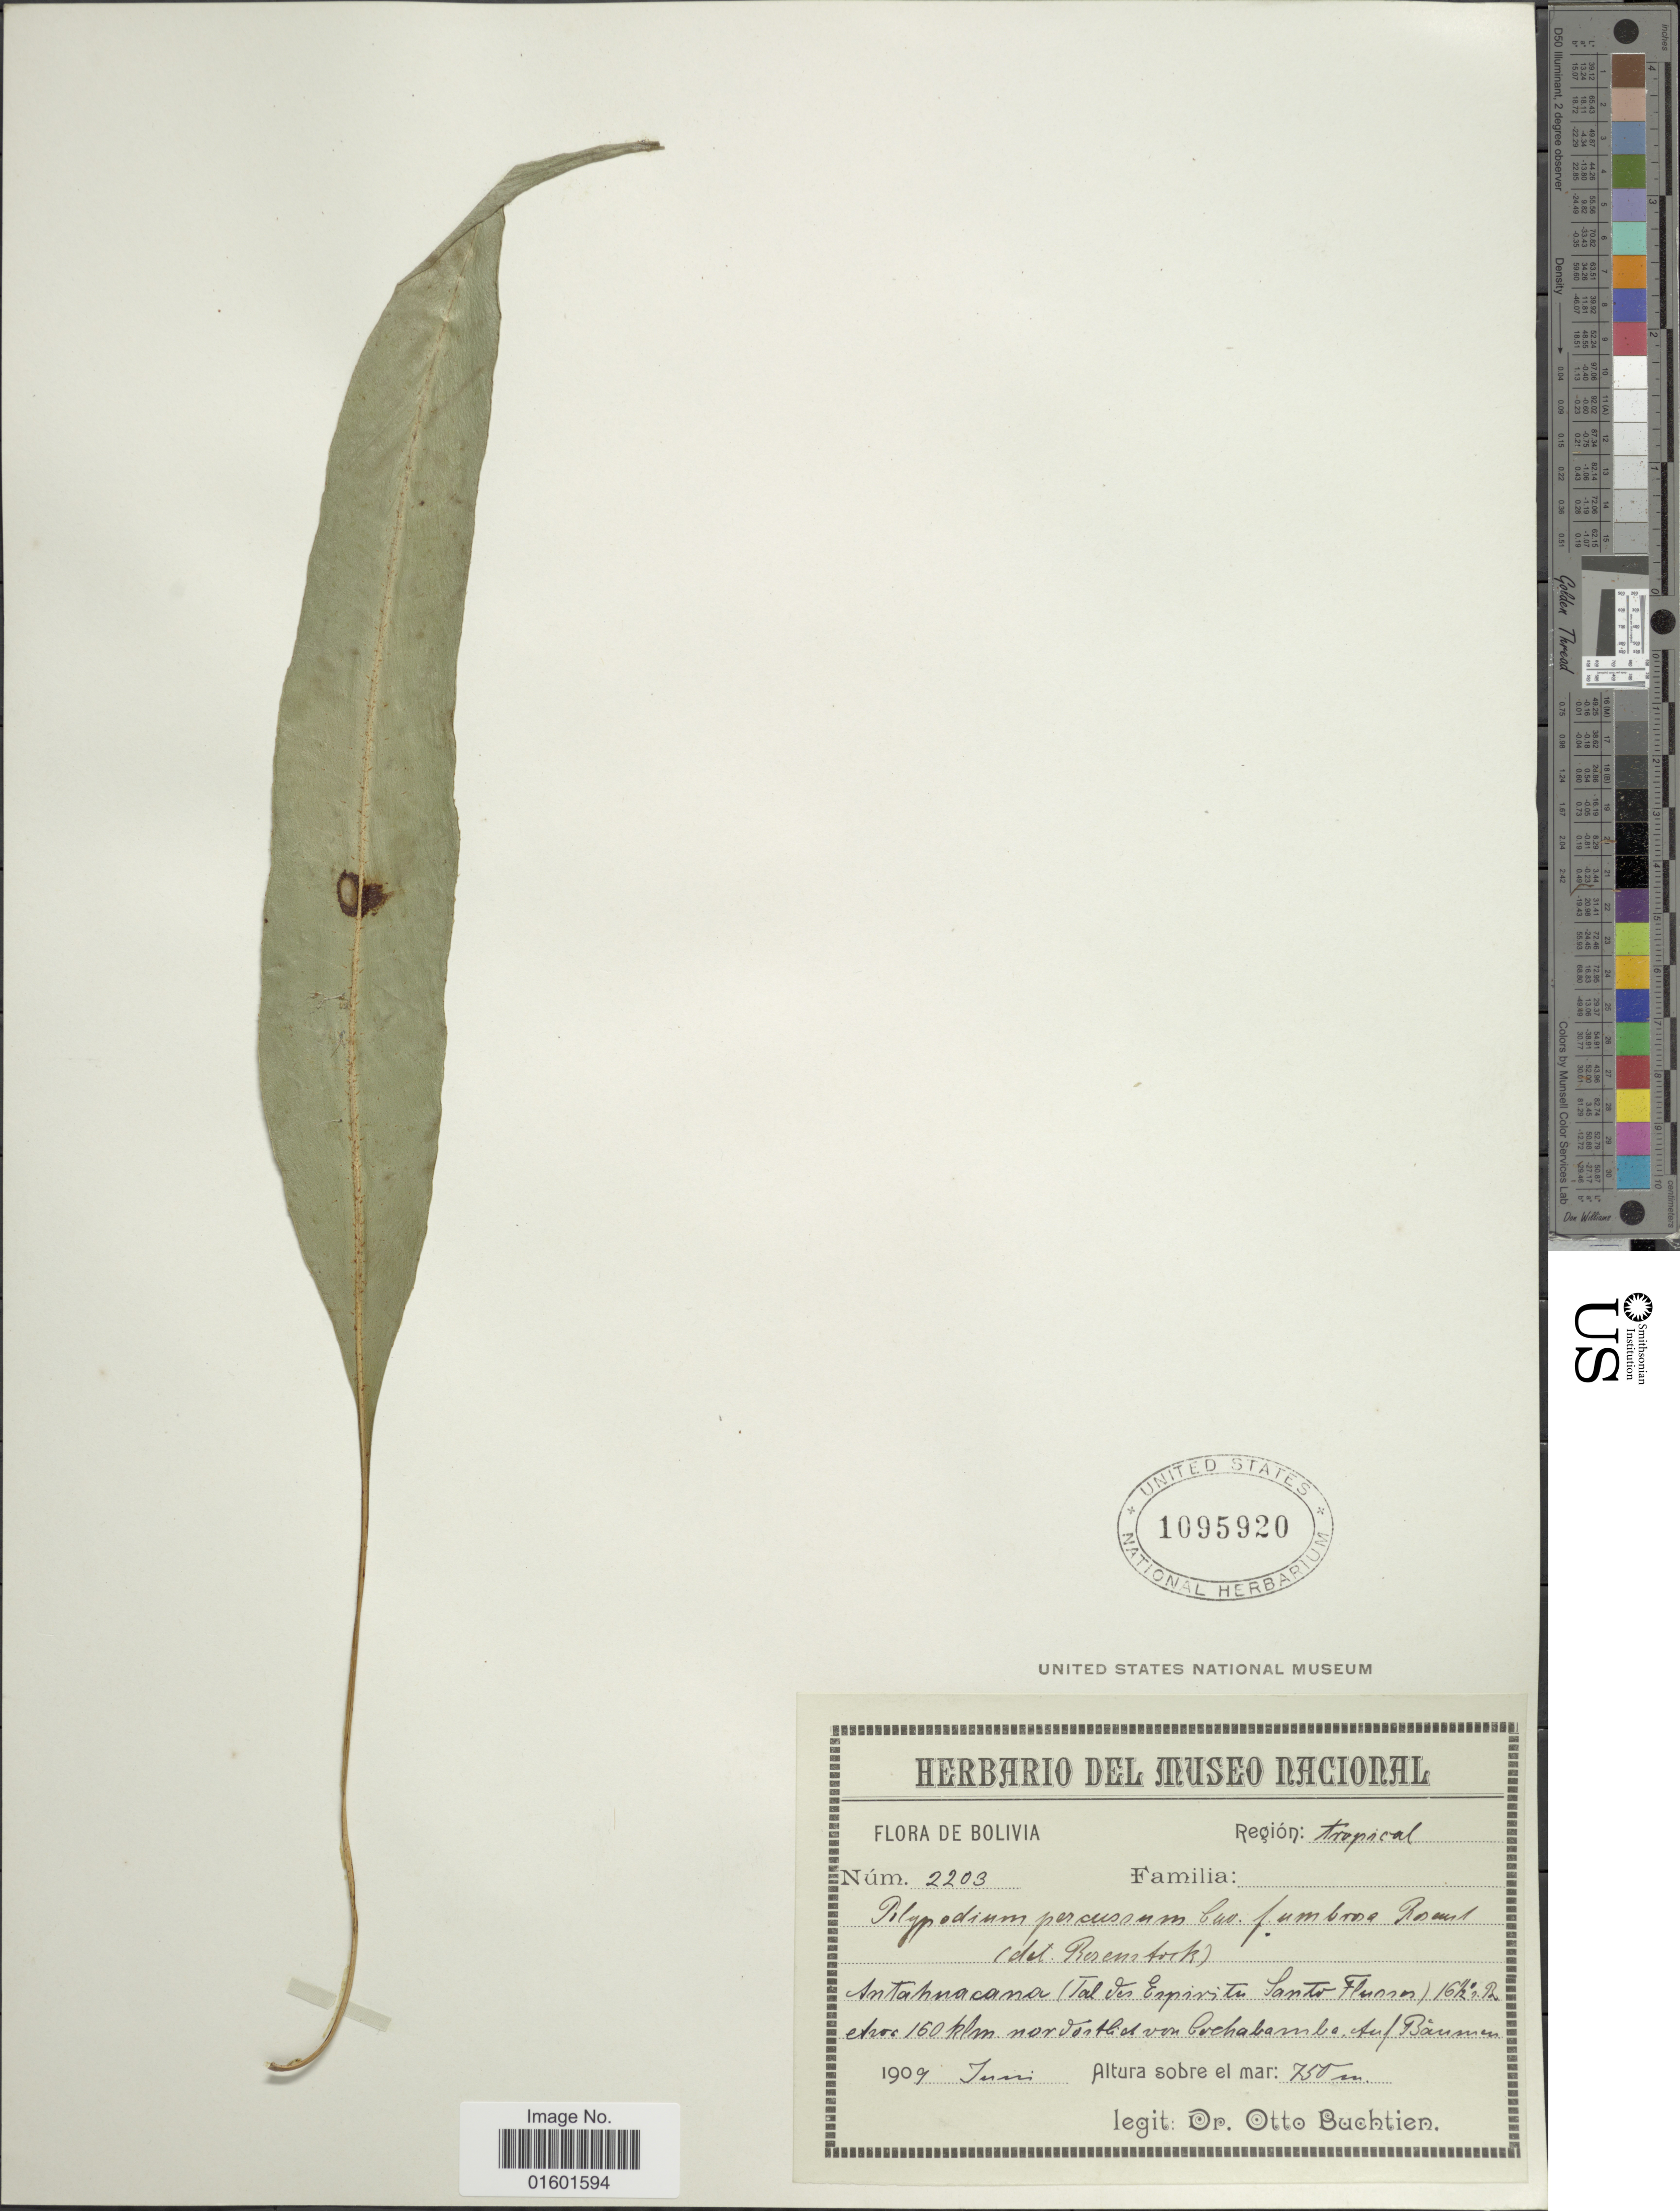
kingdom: Plantae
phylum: Tracheophyta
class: Polypodiopsida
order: Polypodiales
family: Polypodiaceae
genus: Microgramma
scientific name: Microgramma percussa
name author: (Cav.) de la Sota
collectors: O. Buchtien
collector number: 2203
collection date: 1909-06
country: Bolivia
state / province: Cochabamba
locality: Region Tropical, Antahuacana (Valley of Espiritu Santo River) 160 km N from Cochabamba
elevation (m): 750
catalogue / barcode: US 1095920